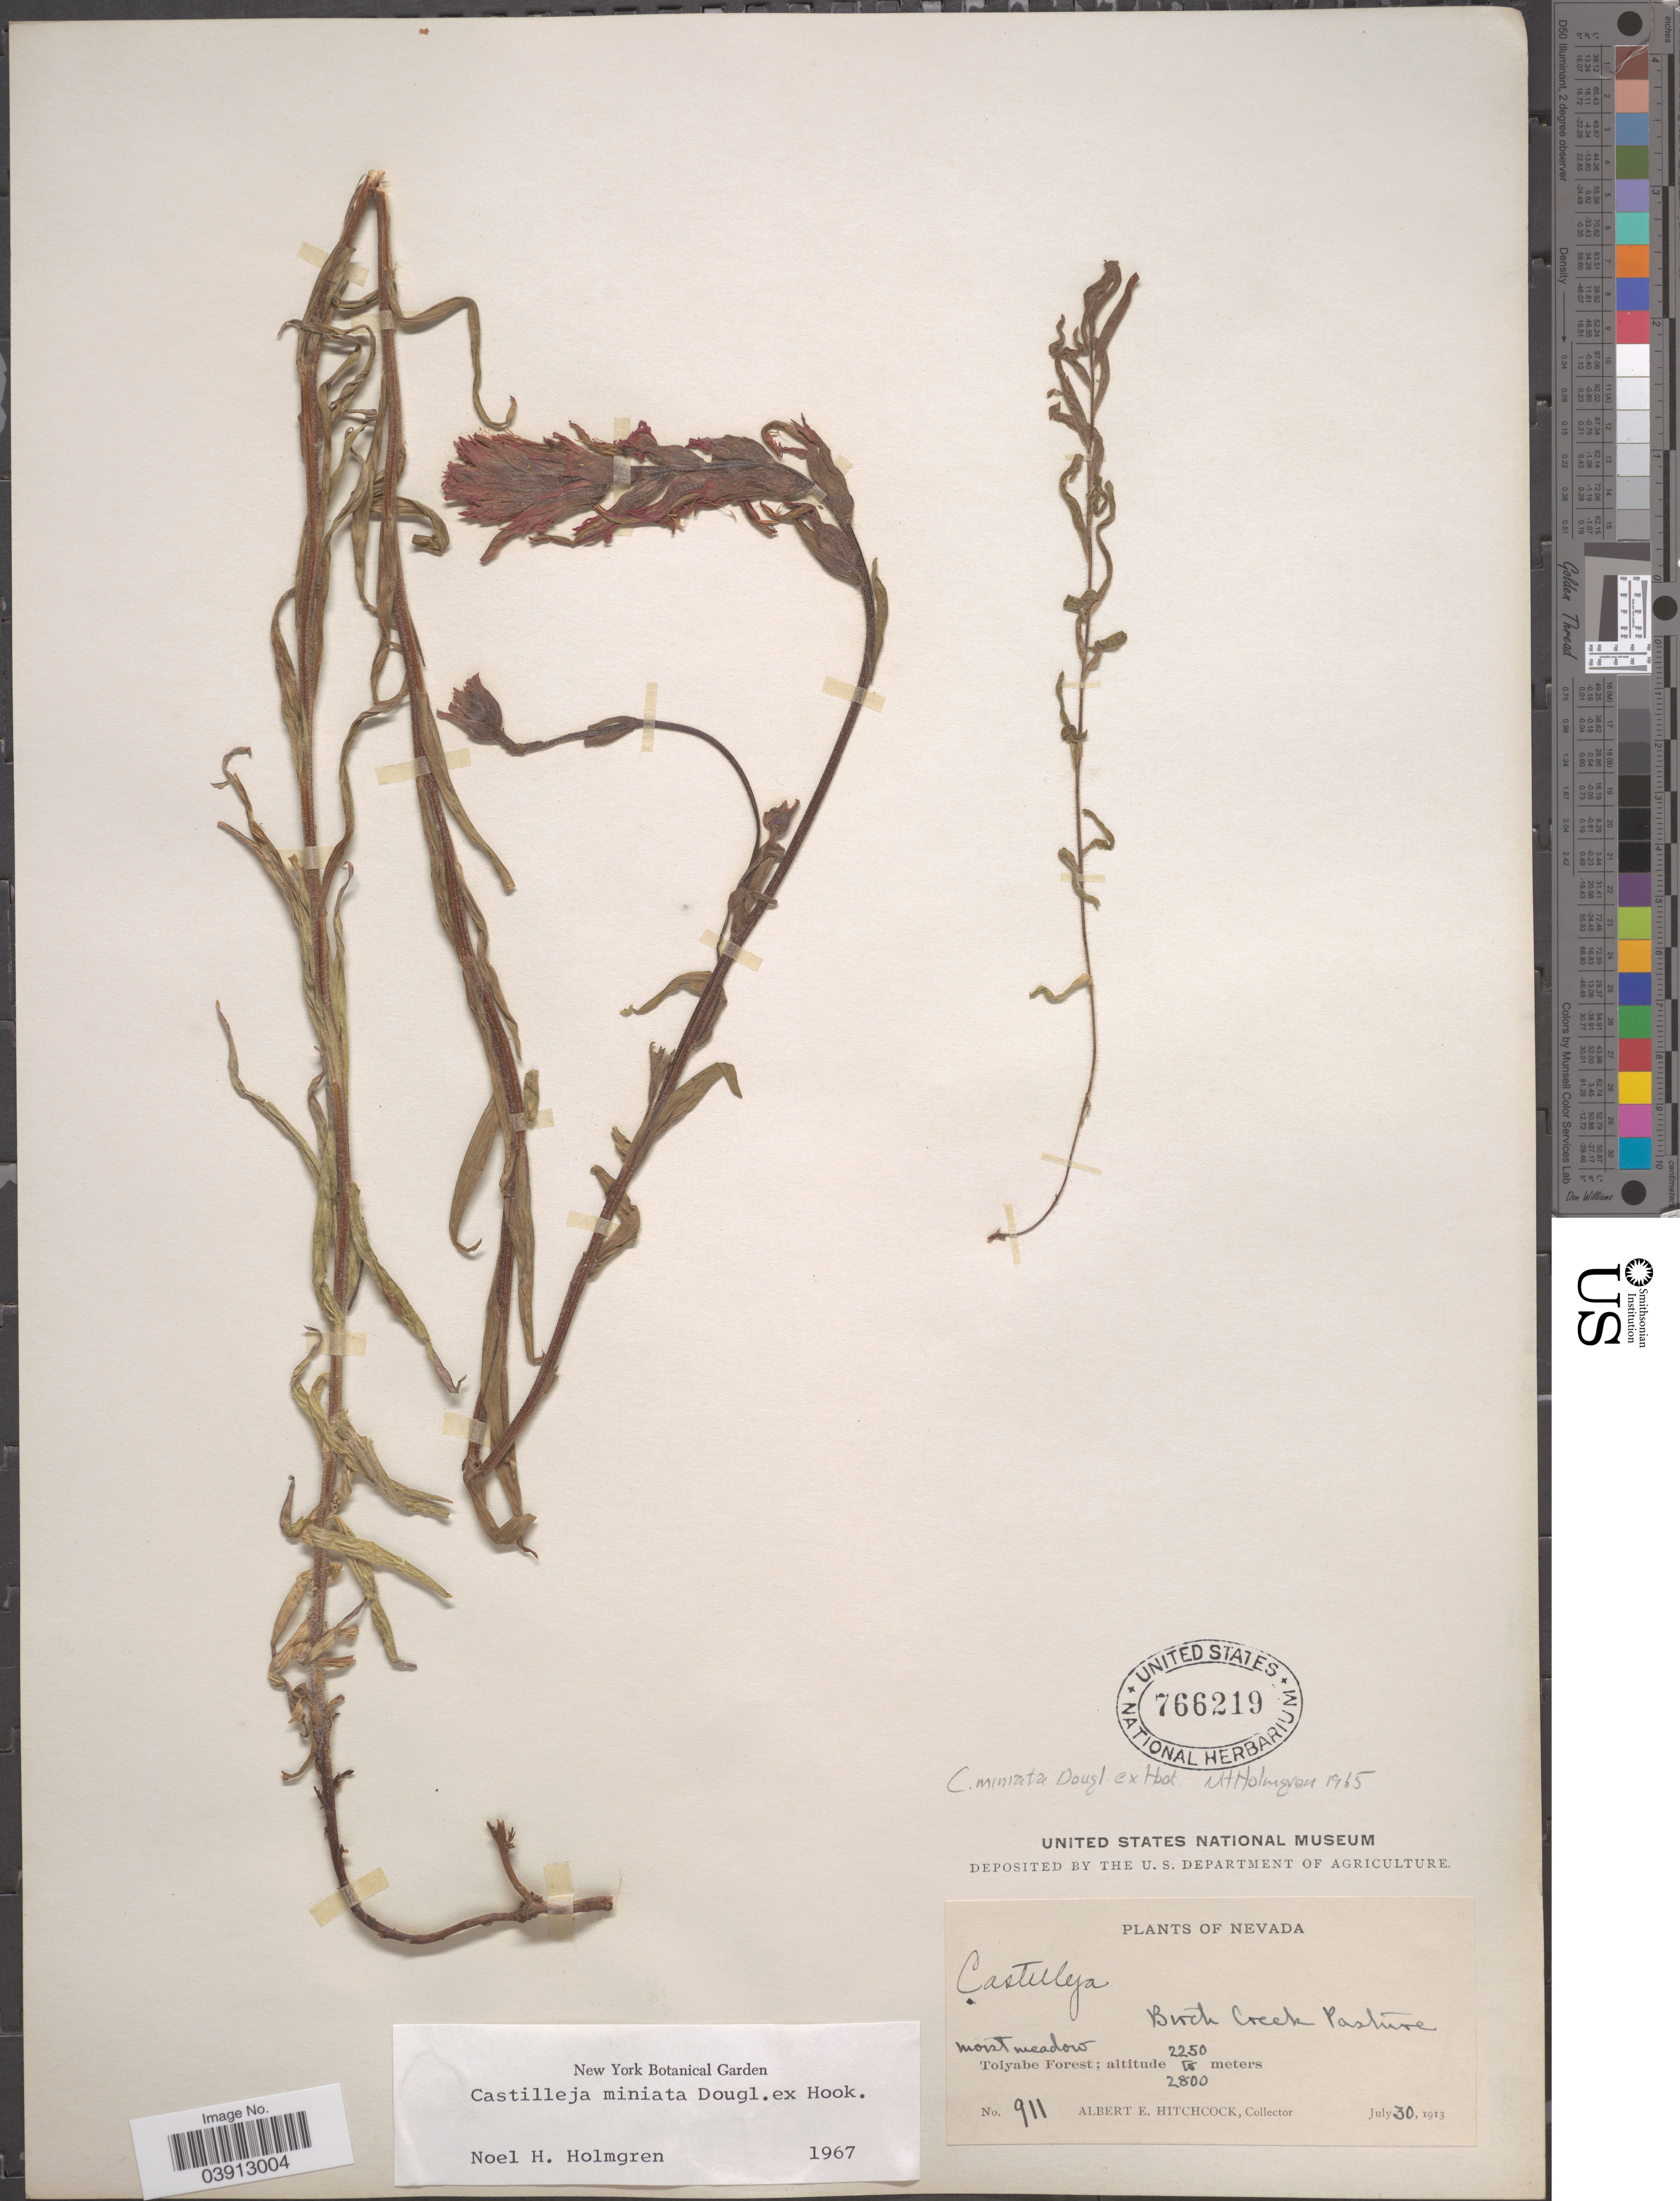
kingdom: Plantae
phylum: Tracheophyta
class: Magnoliopsida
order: Lamiales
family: Orobanchaceae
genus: Castilleja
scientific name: Castilleja miniata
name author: Douglas ex Hook.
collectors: A. Hitchcock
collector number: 911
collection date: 1913-07-30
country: United States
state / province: Nevada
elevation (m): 2250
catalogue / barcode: US 766219